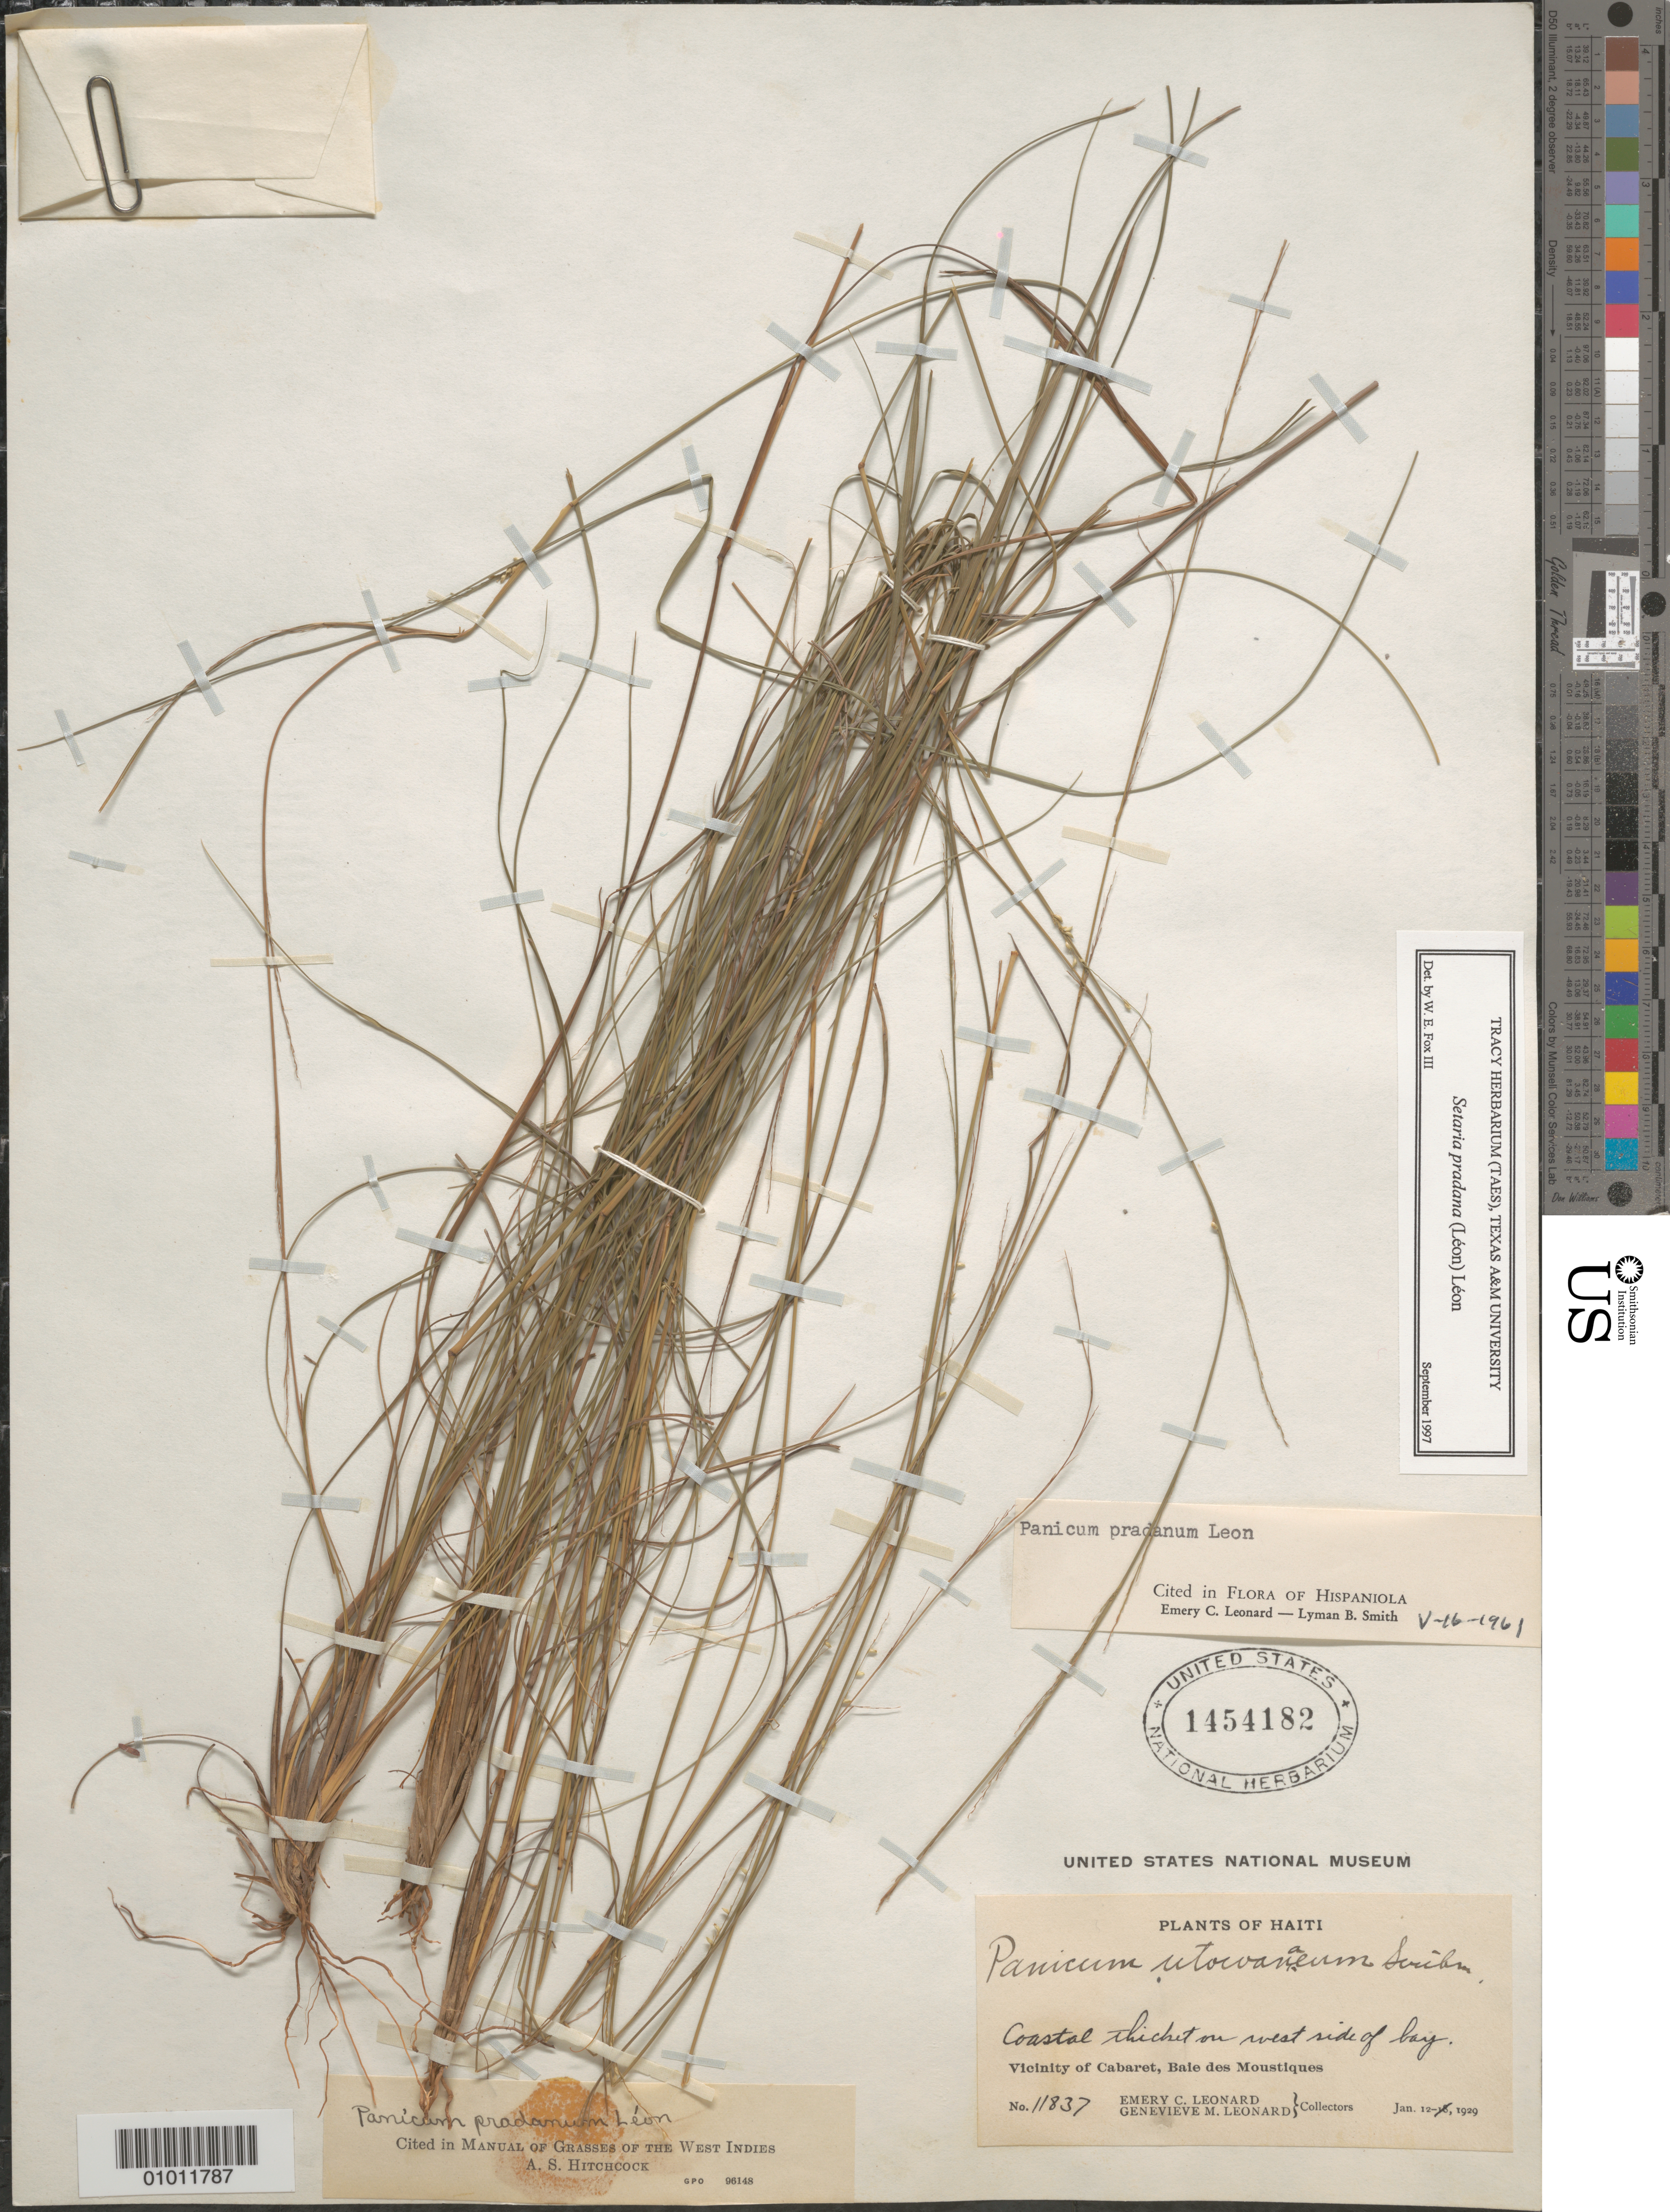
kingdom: Plantae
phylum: Tracheophyta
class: Liliopsida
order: Poales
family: Poaceae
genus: Panicum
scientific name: Panicum pradanum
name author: León ex Hitchc.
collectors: E. C. Leonard & G. M. Leonard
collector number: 11837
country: Haiti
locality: Vicinity of Cabaret, Baie des Moustiques, W side of bay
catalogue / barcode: US 1454182